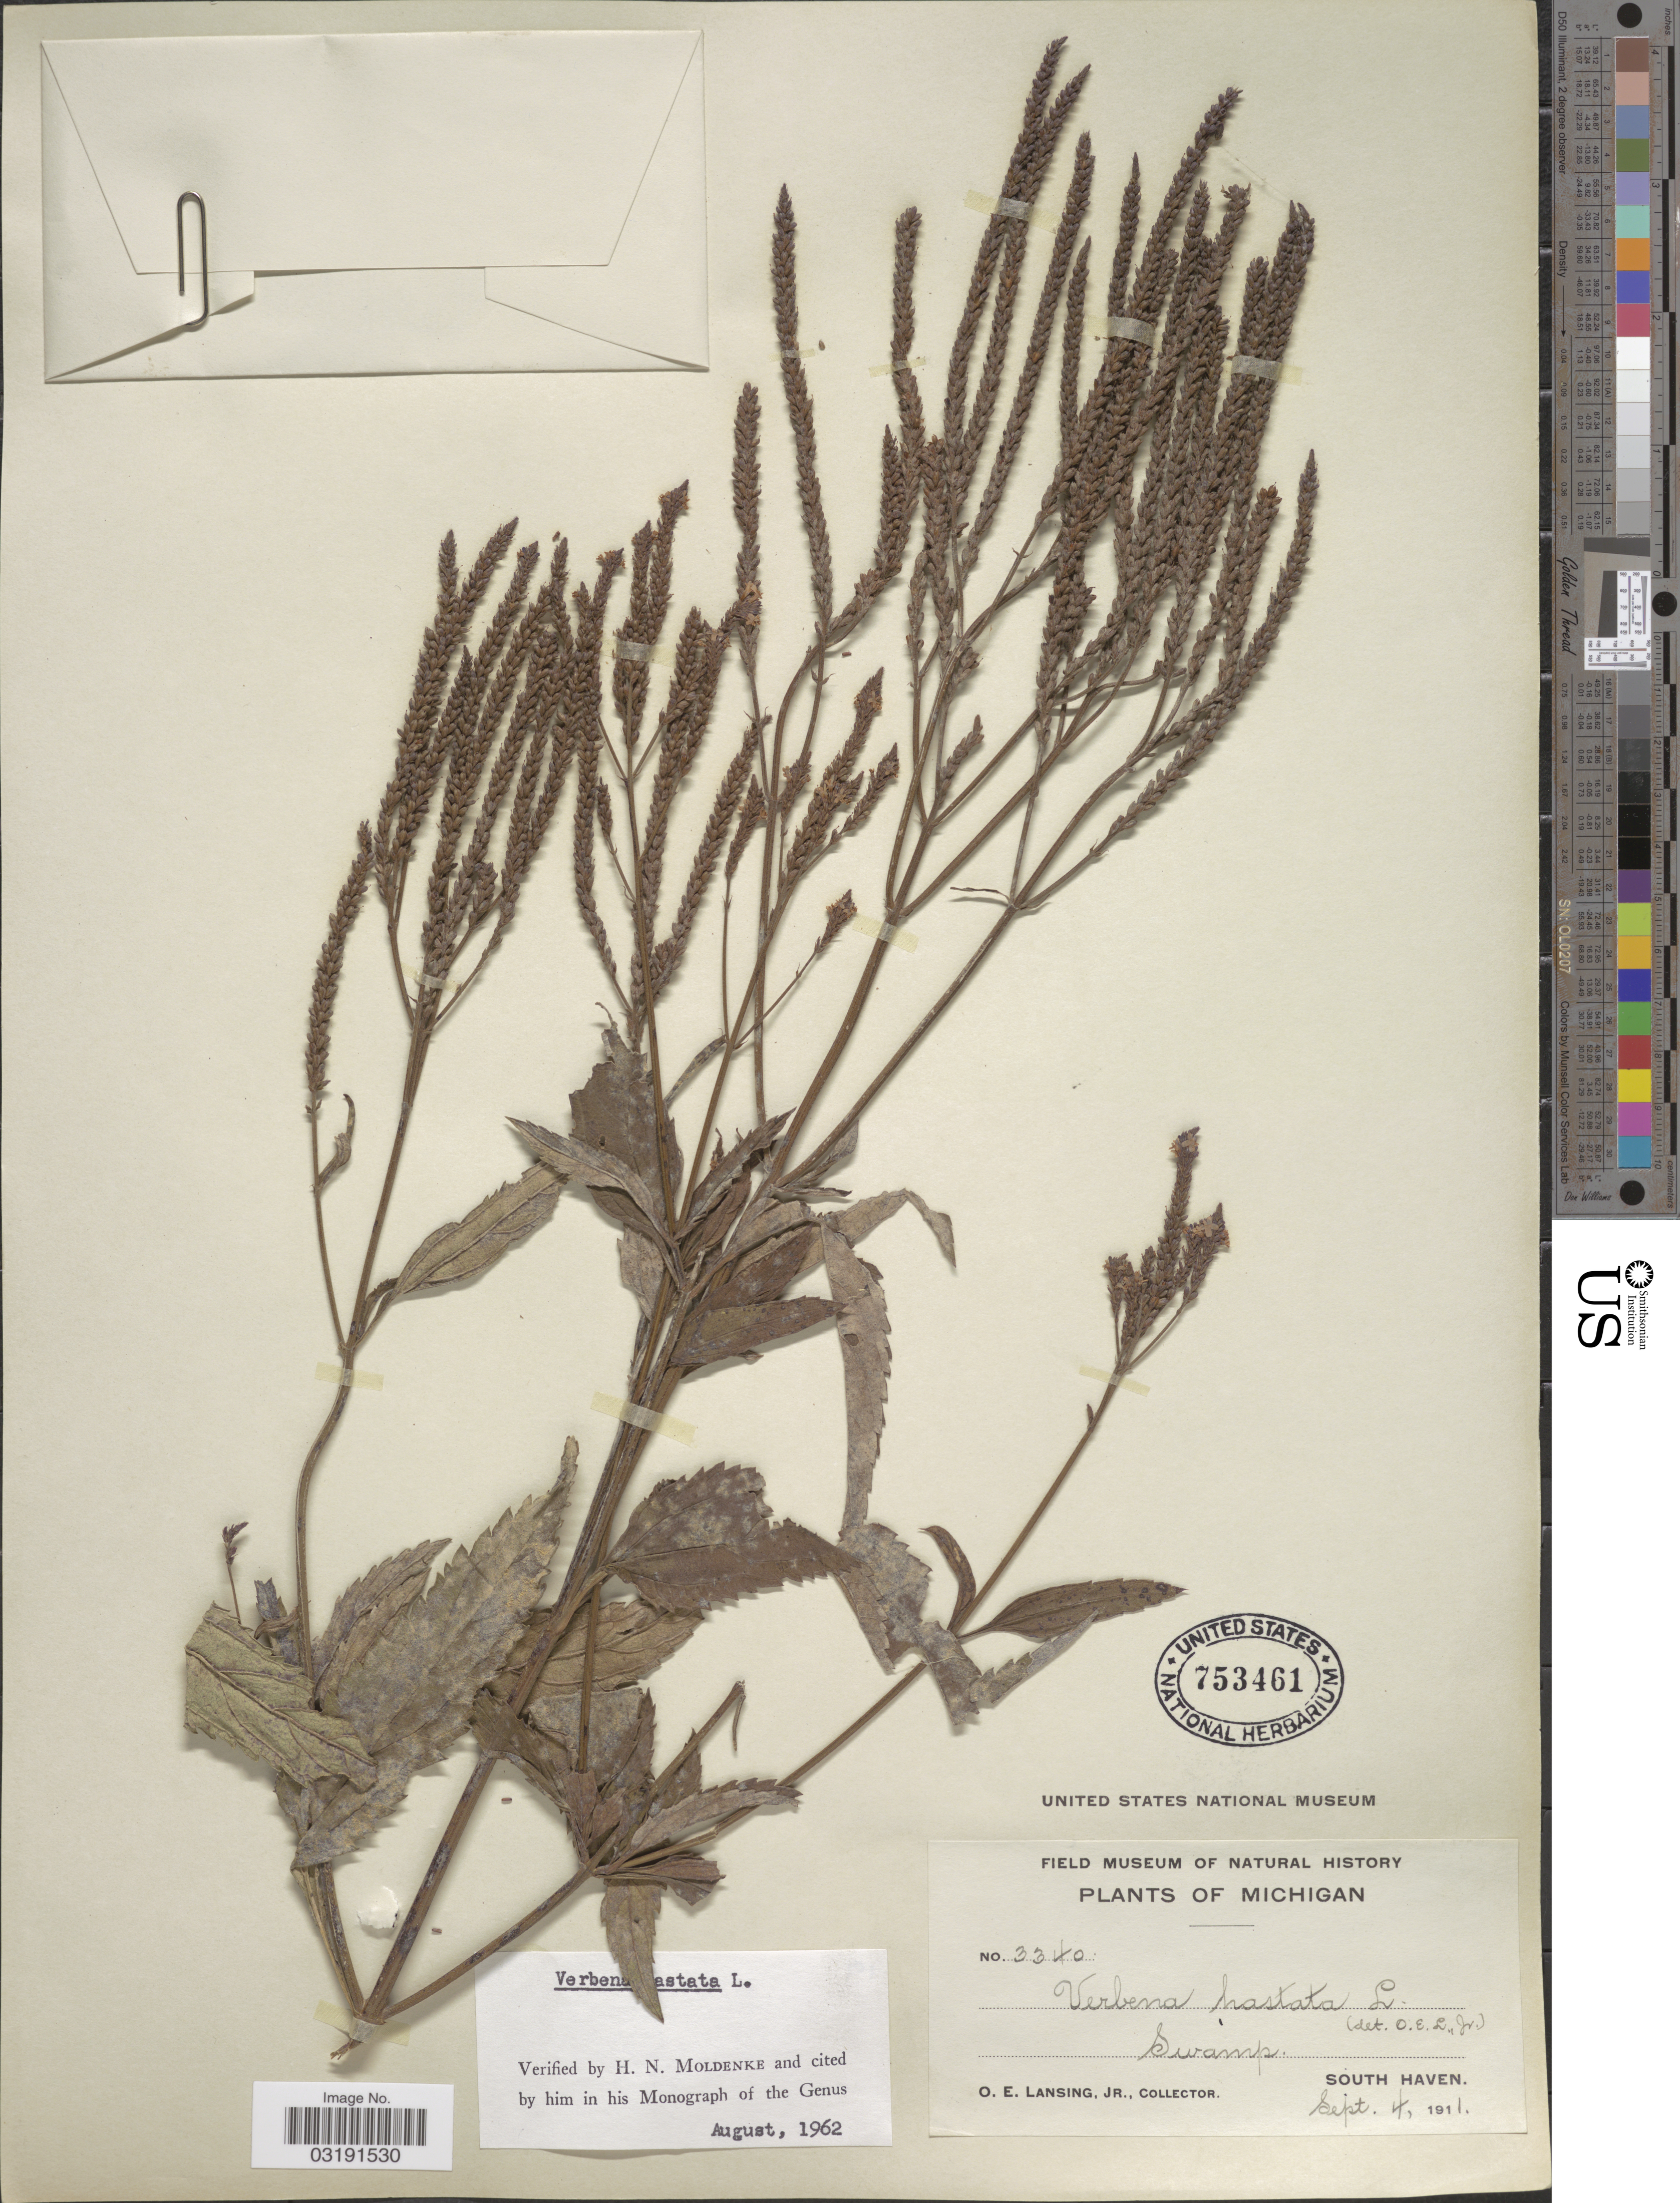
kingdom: Plantae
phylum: Tracheophyta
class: Magnoliopsida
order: Lamiales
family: Verbenaceae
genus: Verbena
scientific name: Verbena hastata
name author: L.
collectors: O. Lansing Jr.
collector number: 3340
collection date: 1911-09-04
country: United States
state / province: Michigan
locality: South Haven.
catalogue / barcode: US 753461